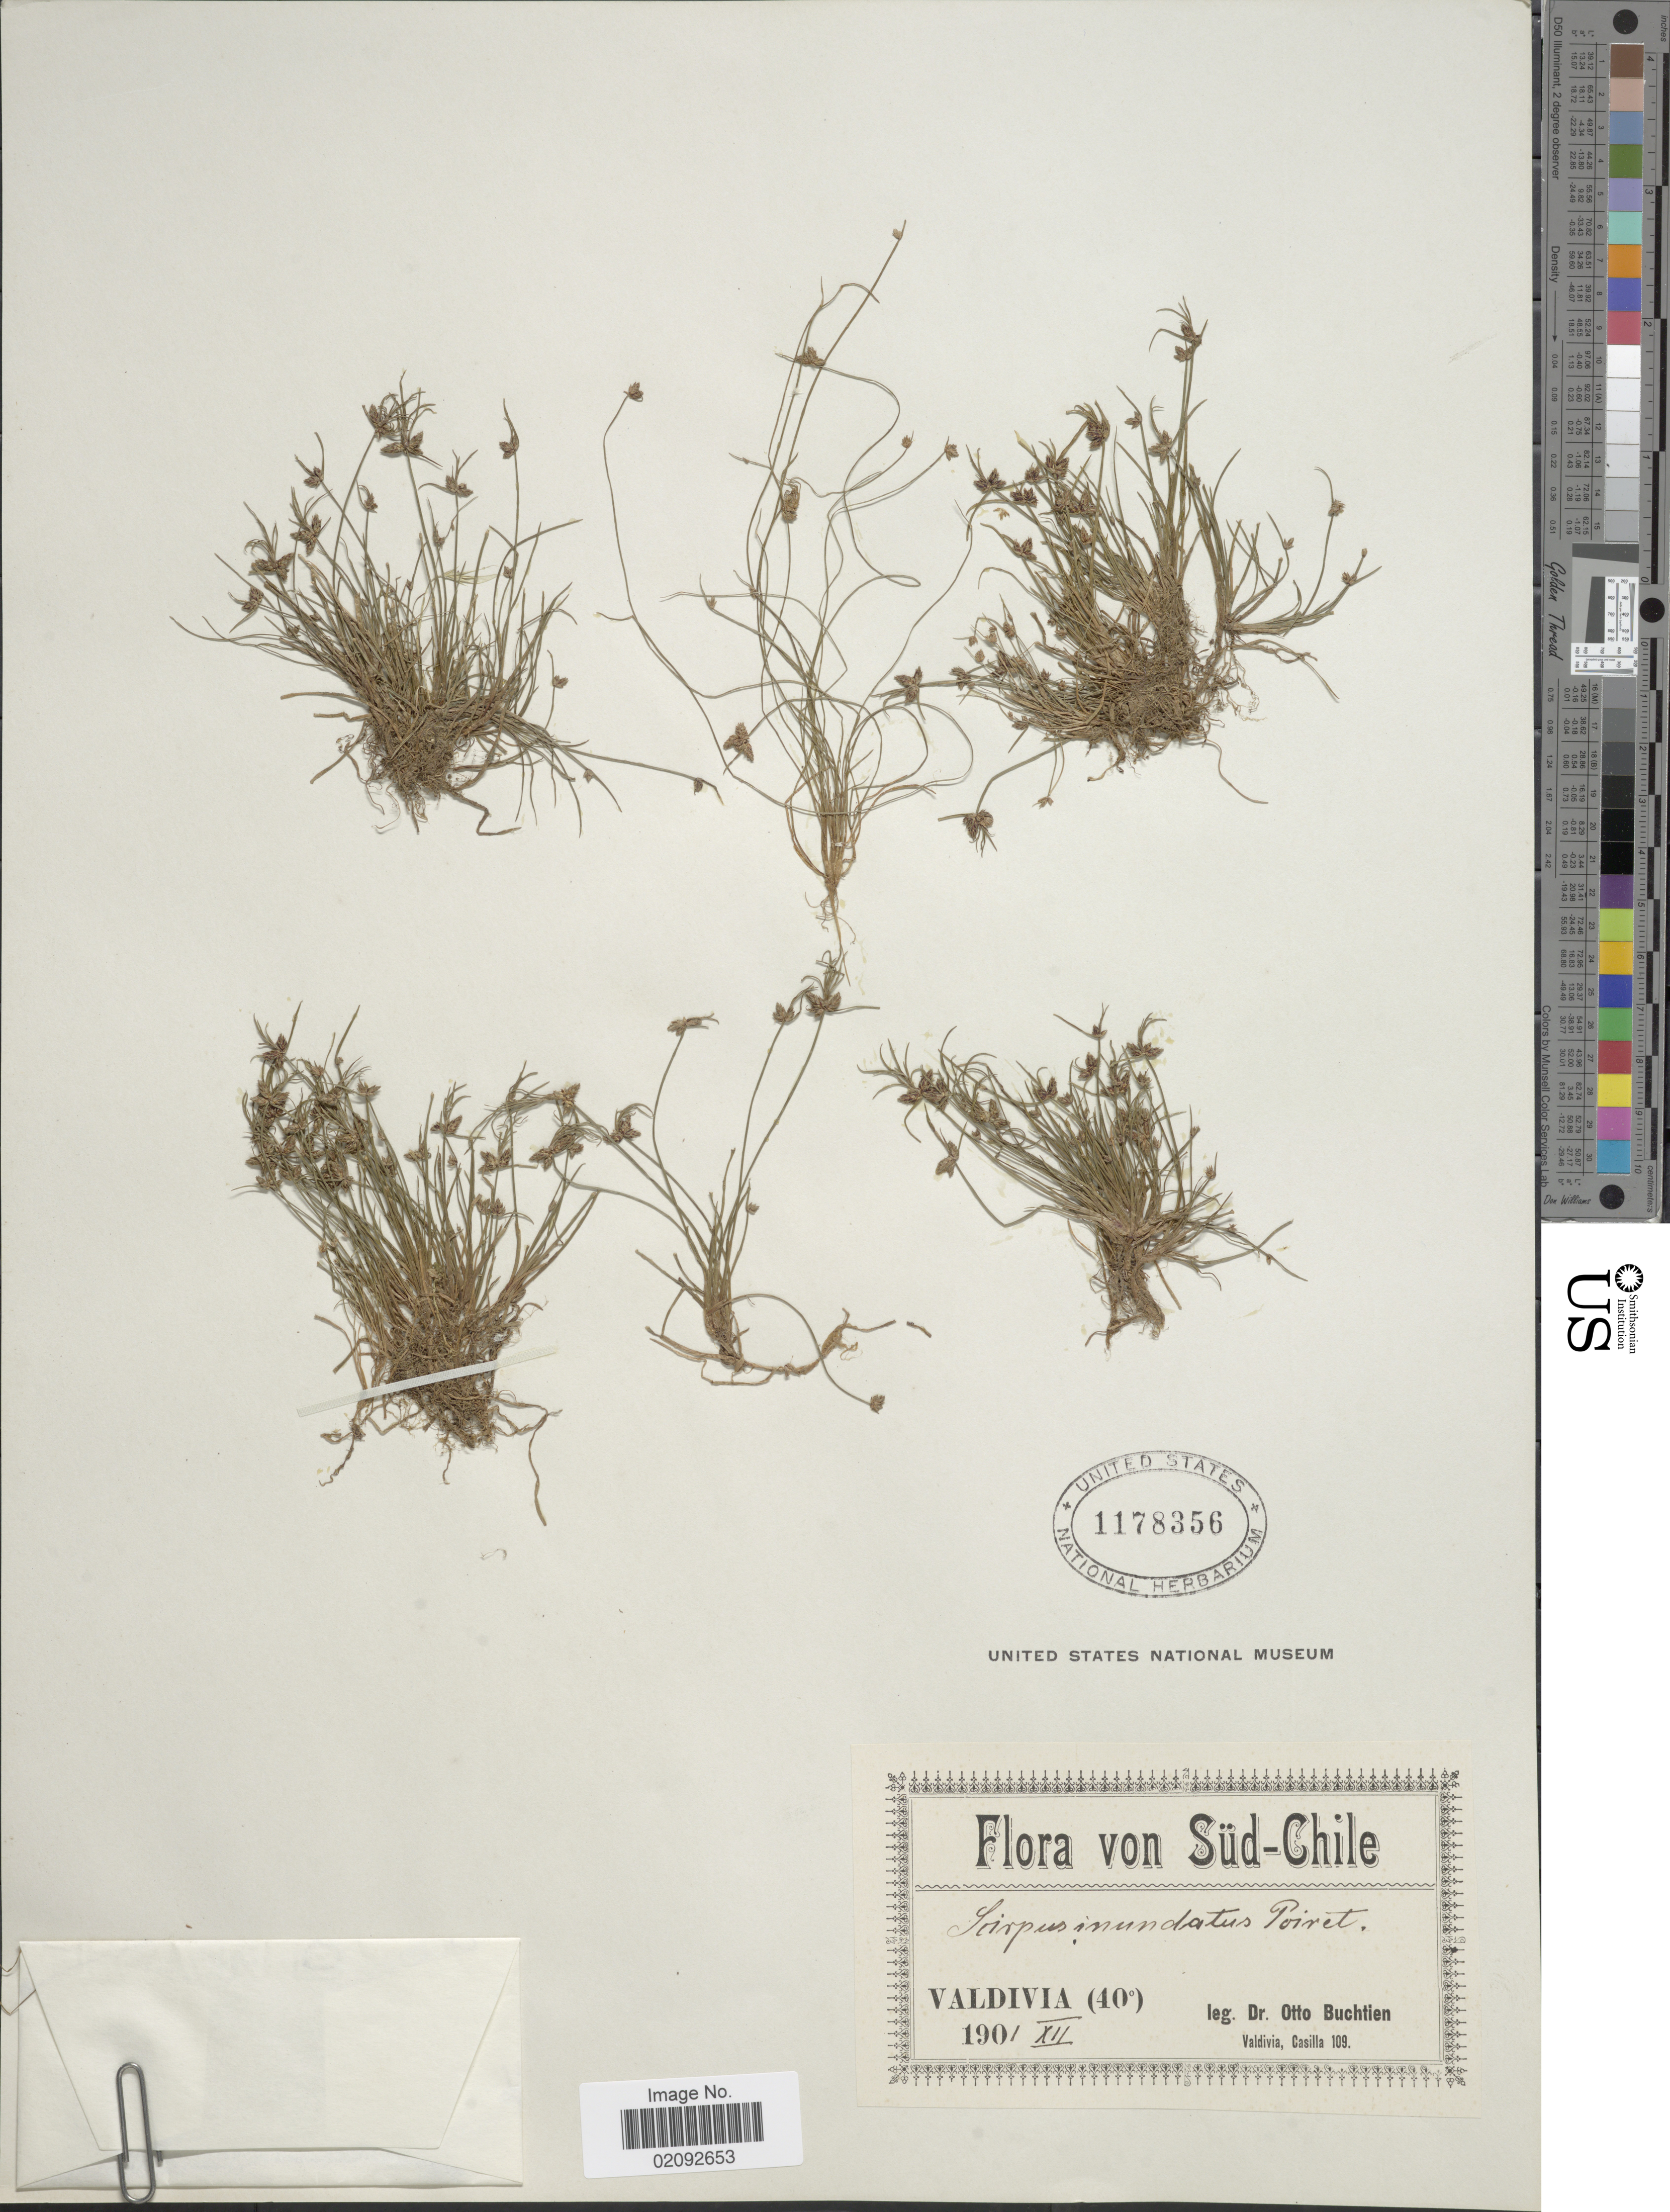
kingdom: Plantae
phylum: Tracheophyta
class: Liliopsida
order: Poales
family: Cyperaceae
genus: Isolepis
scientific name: Isolepis nigricans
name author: Kunth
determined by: Strong, Mark T., (BOT), Smithsonian Institution - National Museum of Natural History (UNITED STATES)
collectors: O. Buchtien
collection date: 1901-12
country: Chile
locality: Sud-Chile,Valdivia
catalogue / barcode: US 1178356